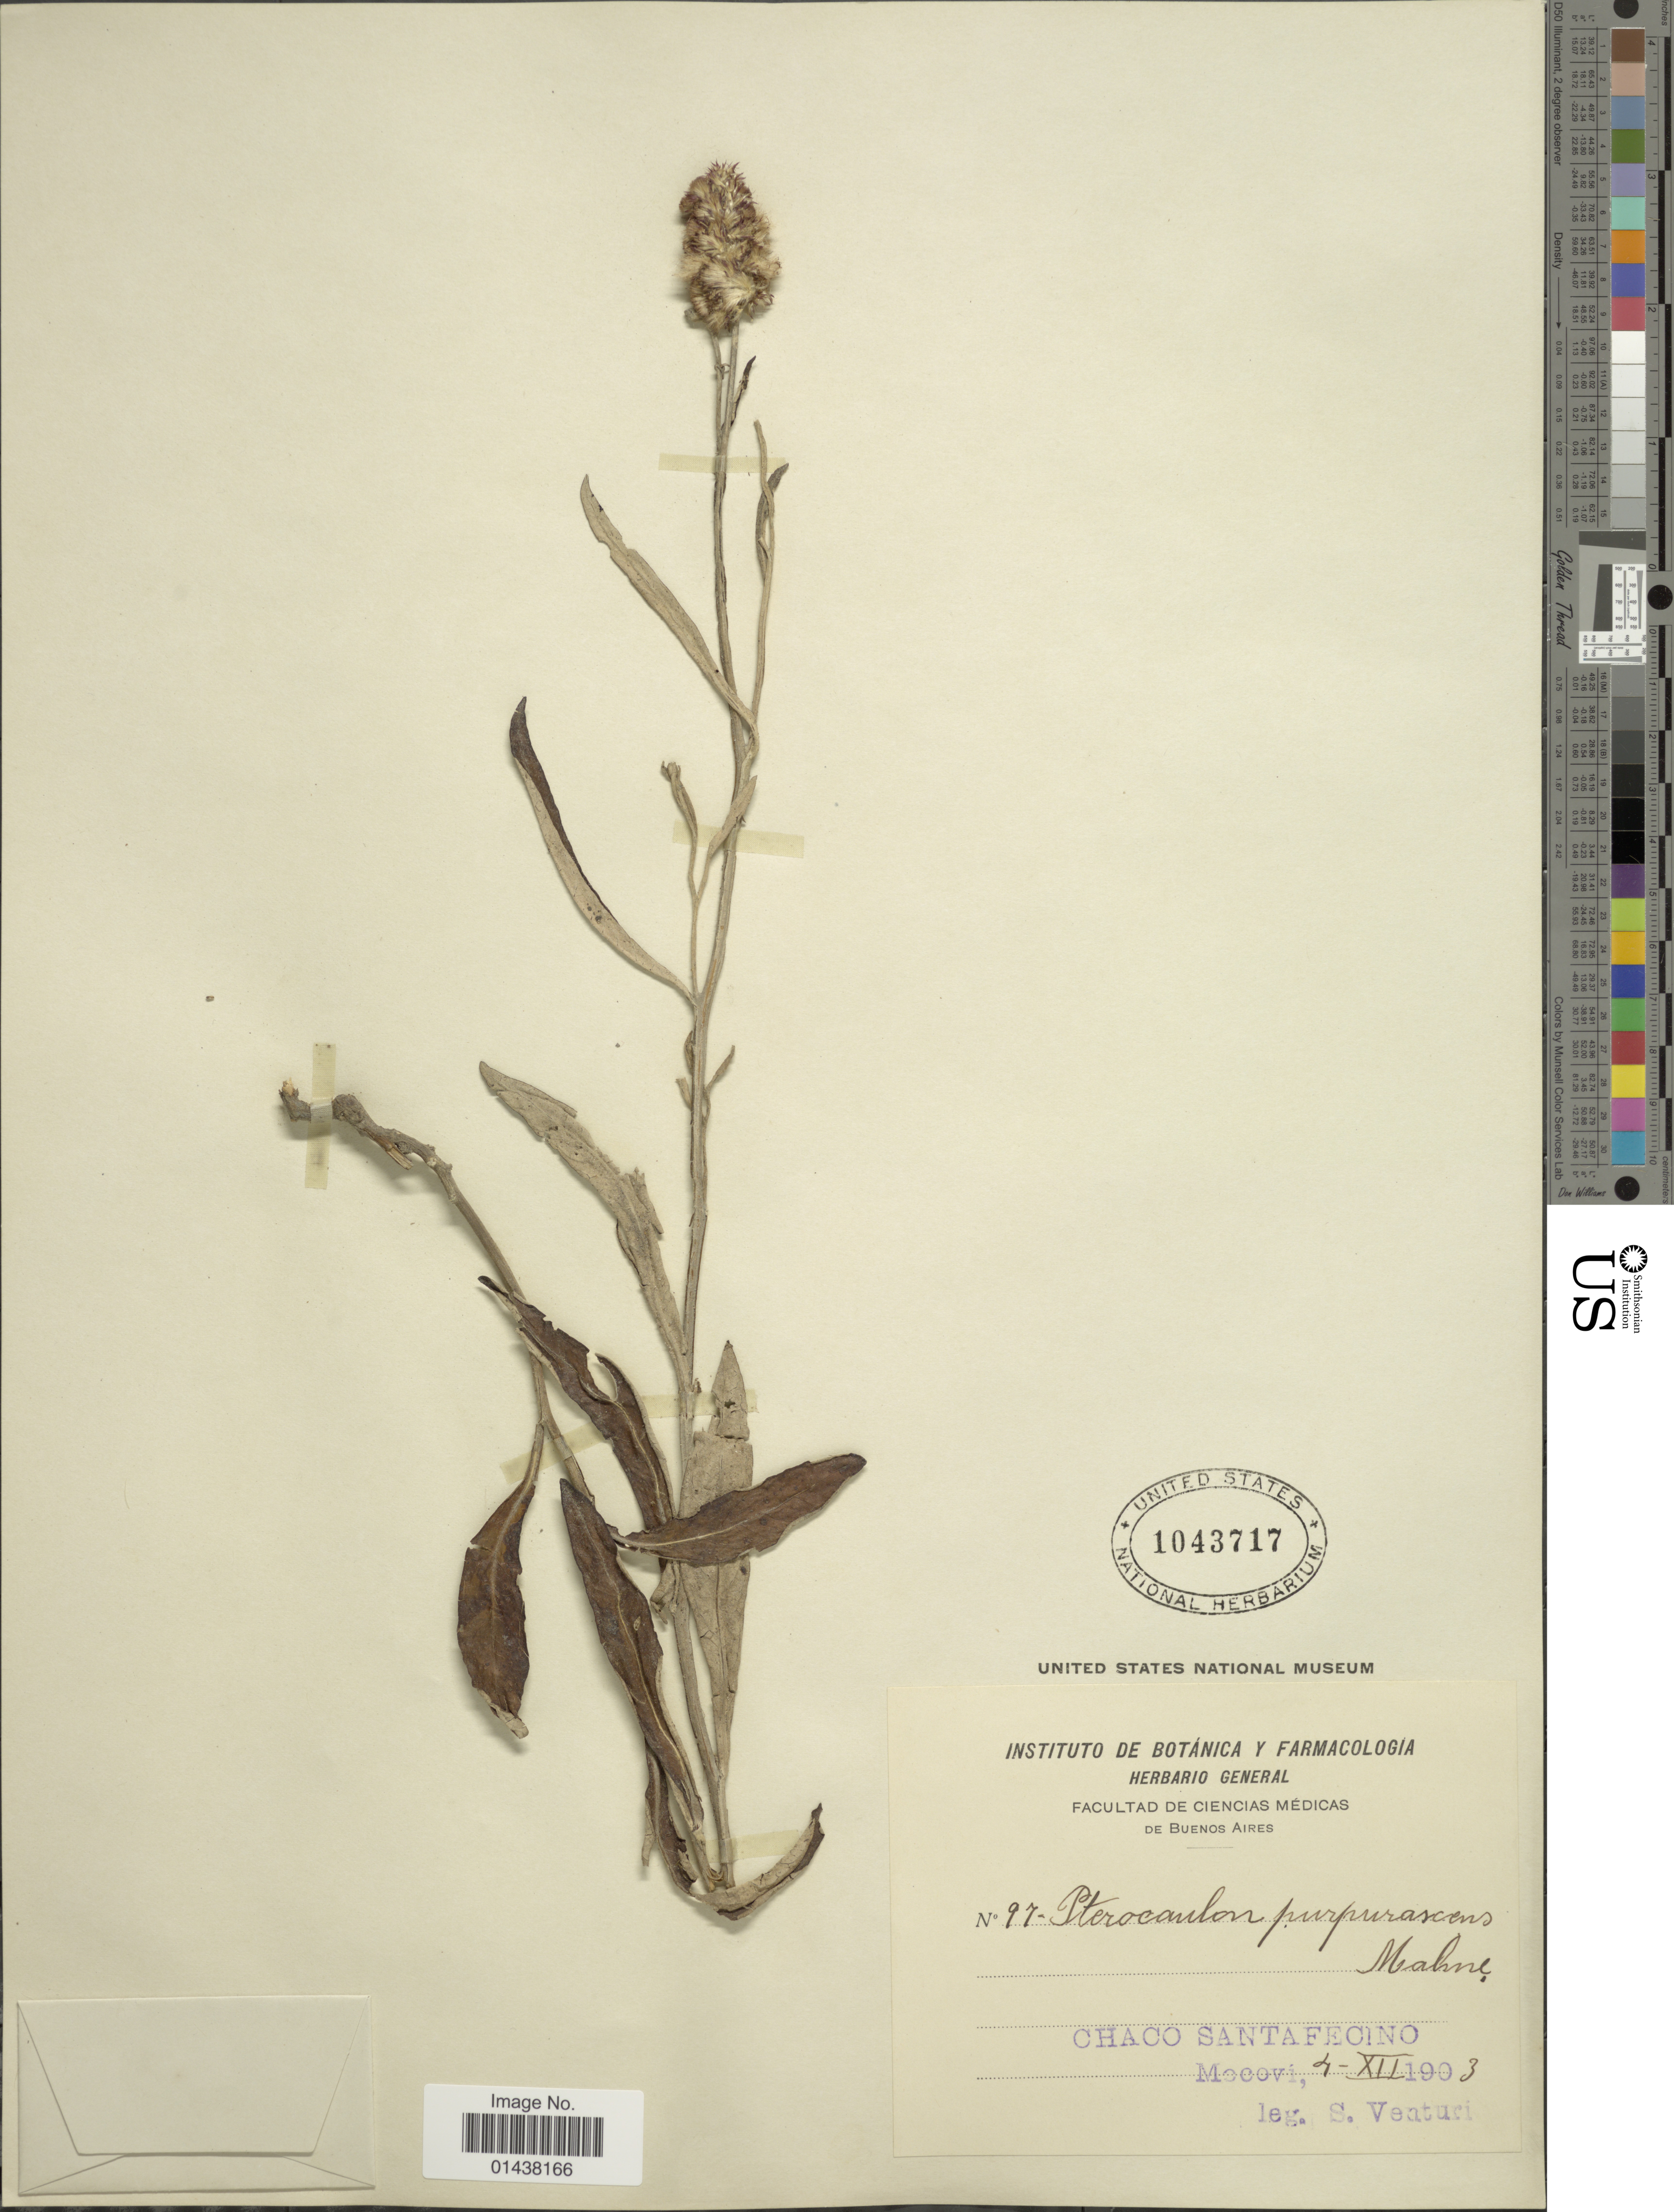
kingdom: Plantae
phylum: Tracheophyta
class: Magnoliopsida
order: Asterales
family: Asteraceae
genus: Pterocaulon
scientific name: Pterocaulon purpurascens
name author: Malme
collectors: S. Venturi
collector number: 97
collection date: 1903-12-04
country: Argentina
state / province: Chaco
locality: Chaco Santa Fecino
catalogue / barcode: US 1043717